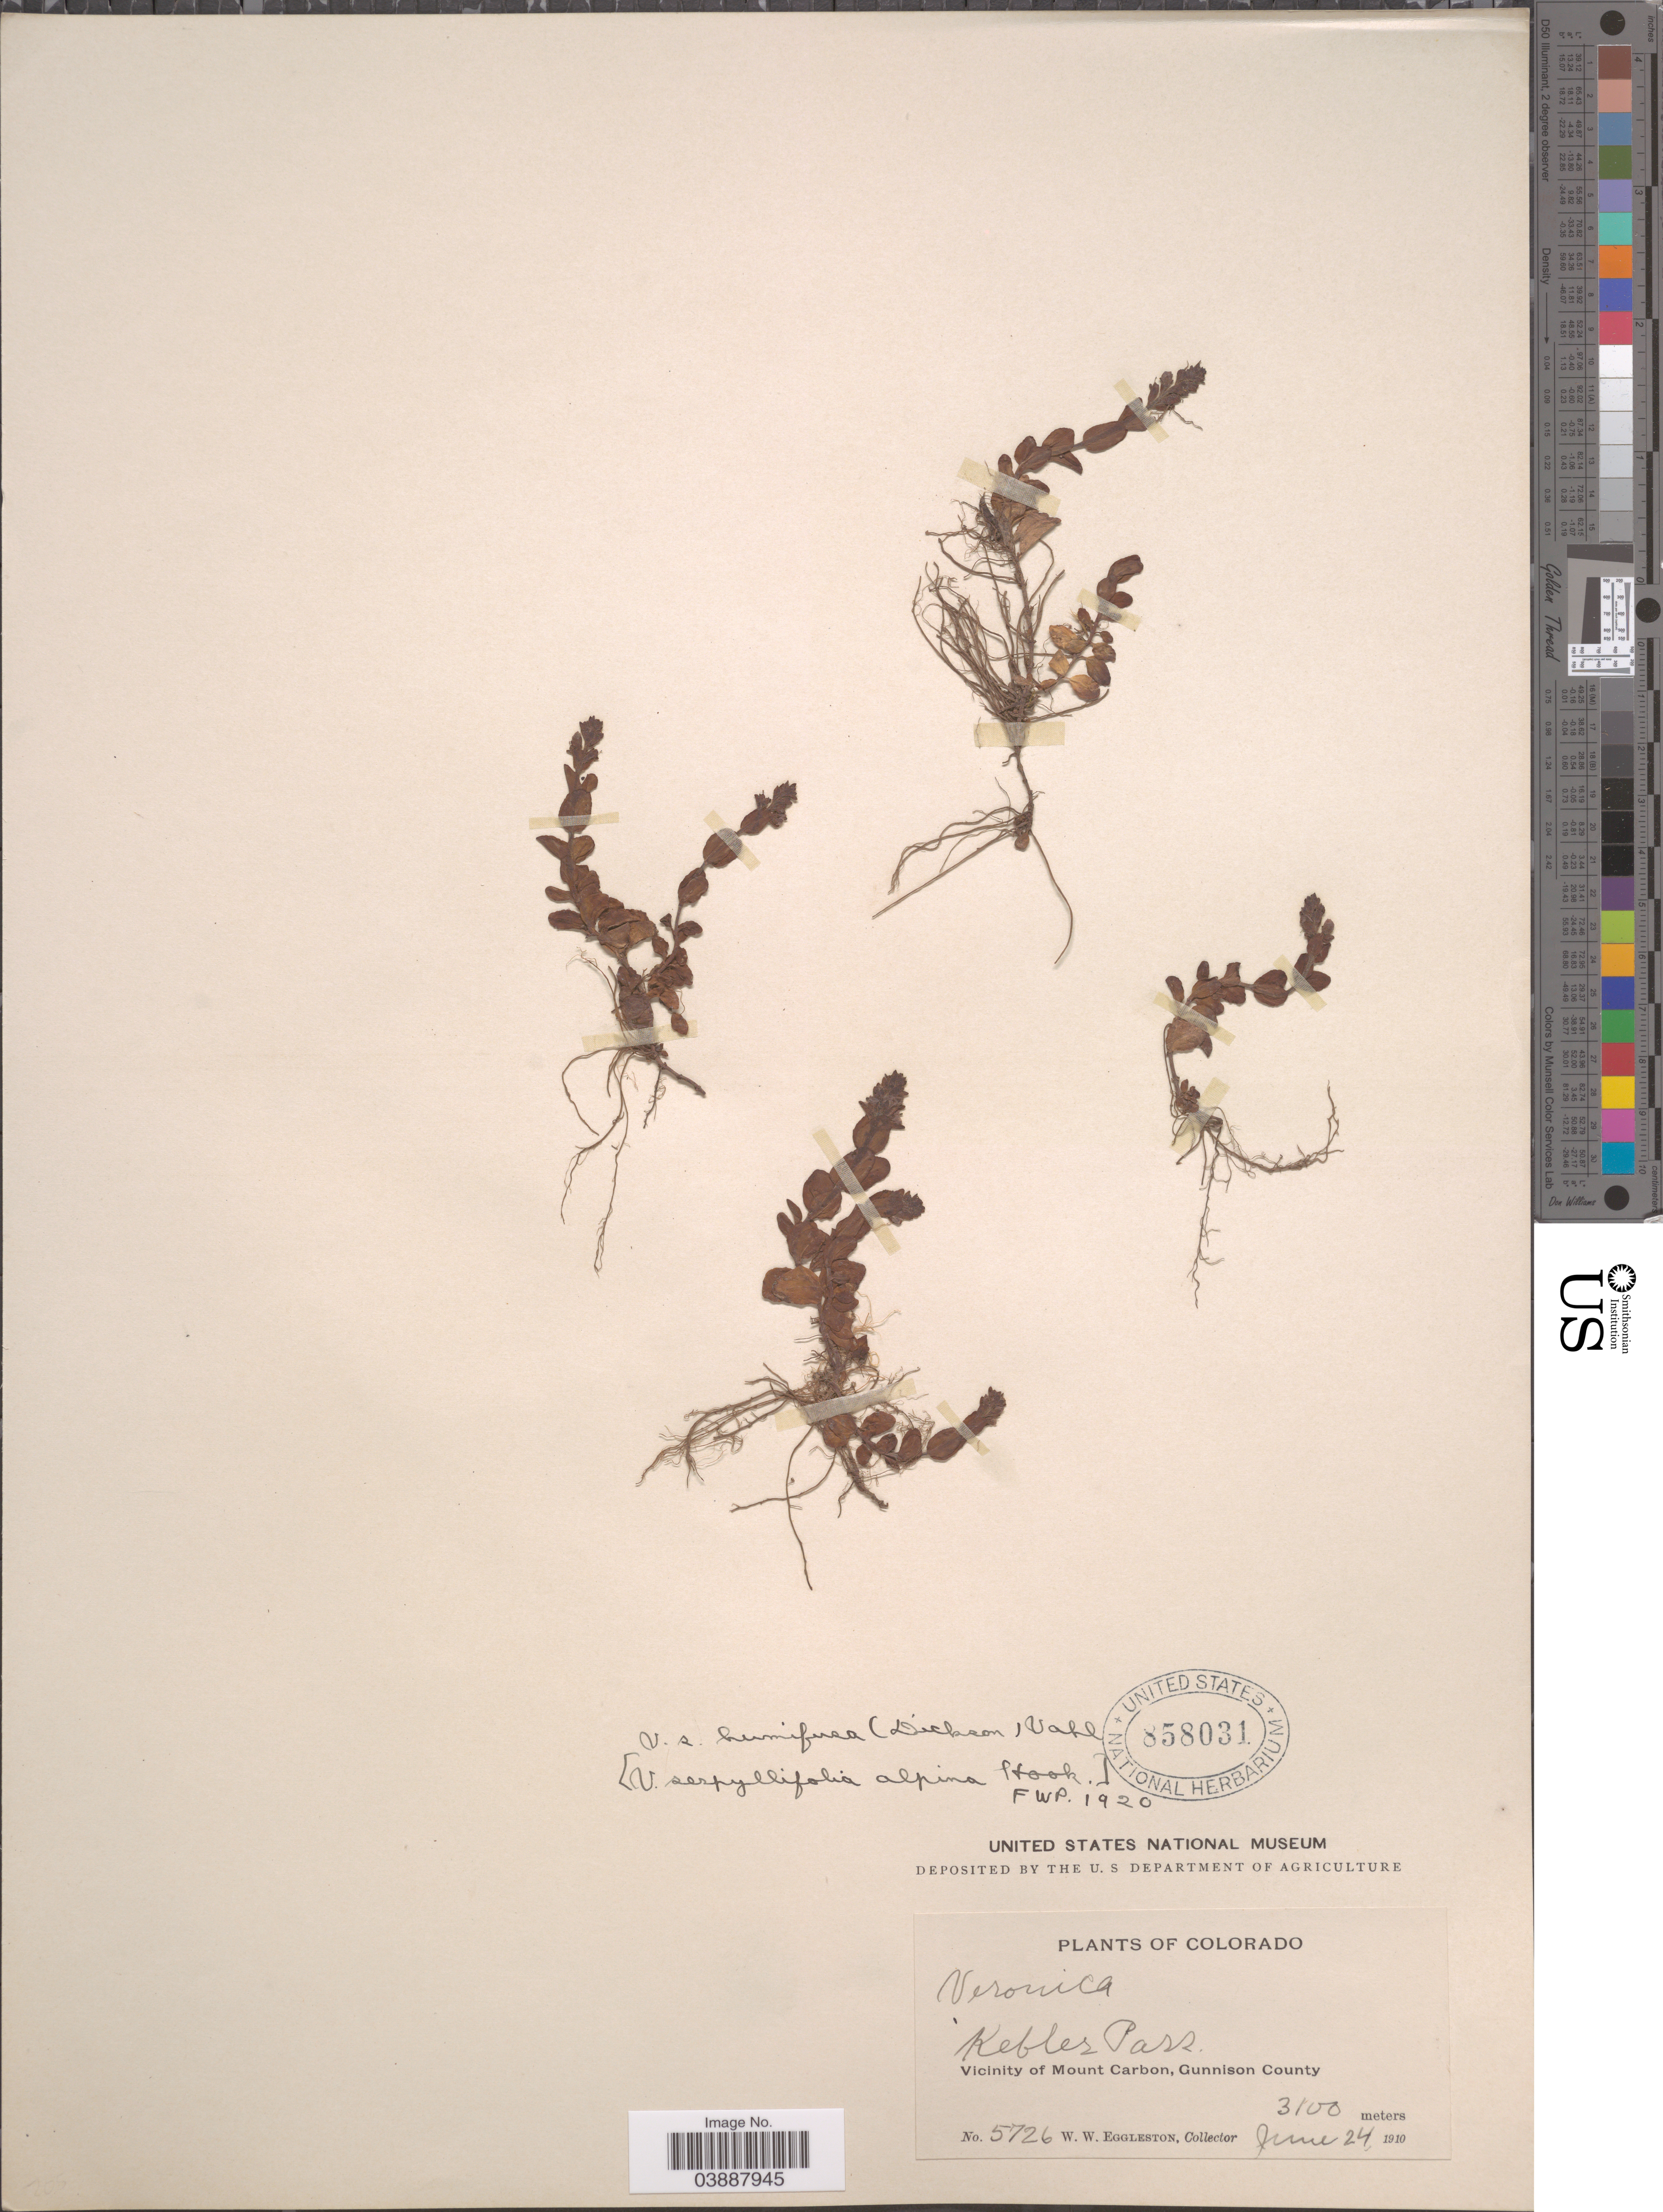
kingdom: Plantae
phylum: Tracheophyta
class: Magnoliopsida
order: Lamiales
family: Plantaginaceae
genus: Veronica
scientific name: Veronica serpyllifolia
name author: L.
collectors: W. W. Eggleston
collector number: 5726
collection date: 1910-06-24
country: United States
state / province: Colorado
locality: Kebler Pass. Vicinity of Mount Carbon, Gunnison County.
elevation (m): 3100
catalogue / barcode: US 858031